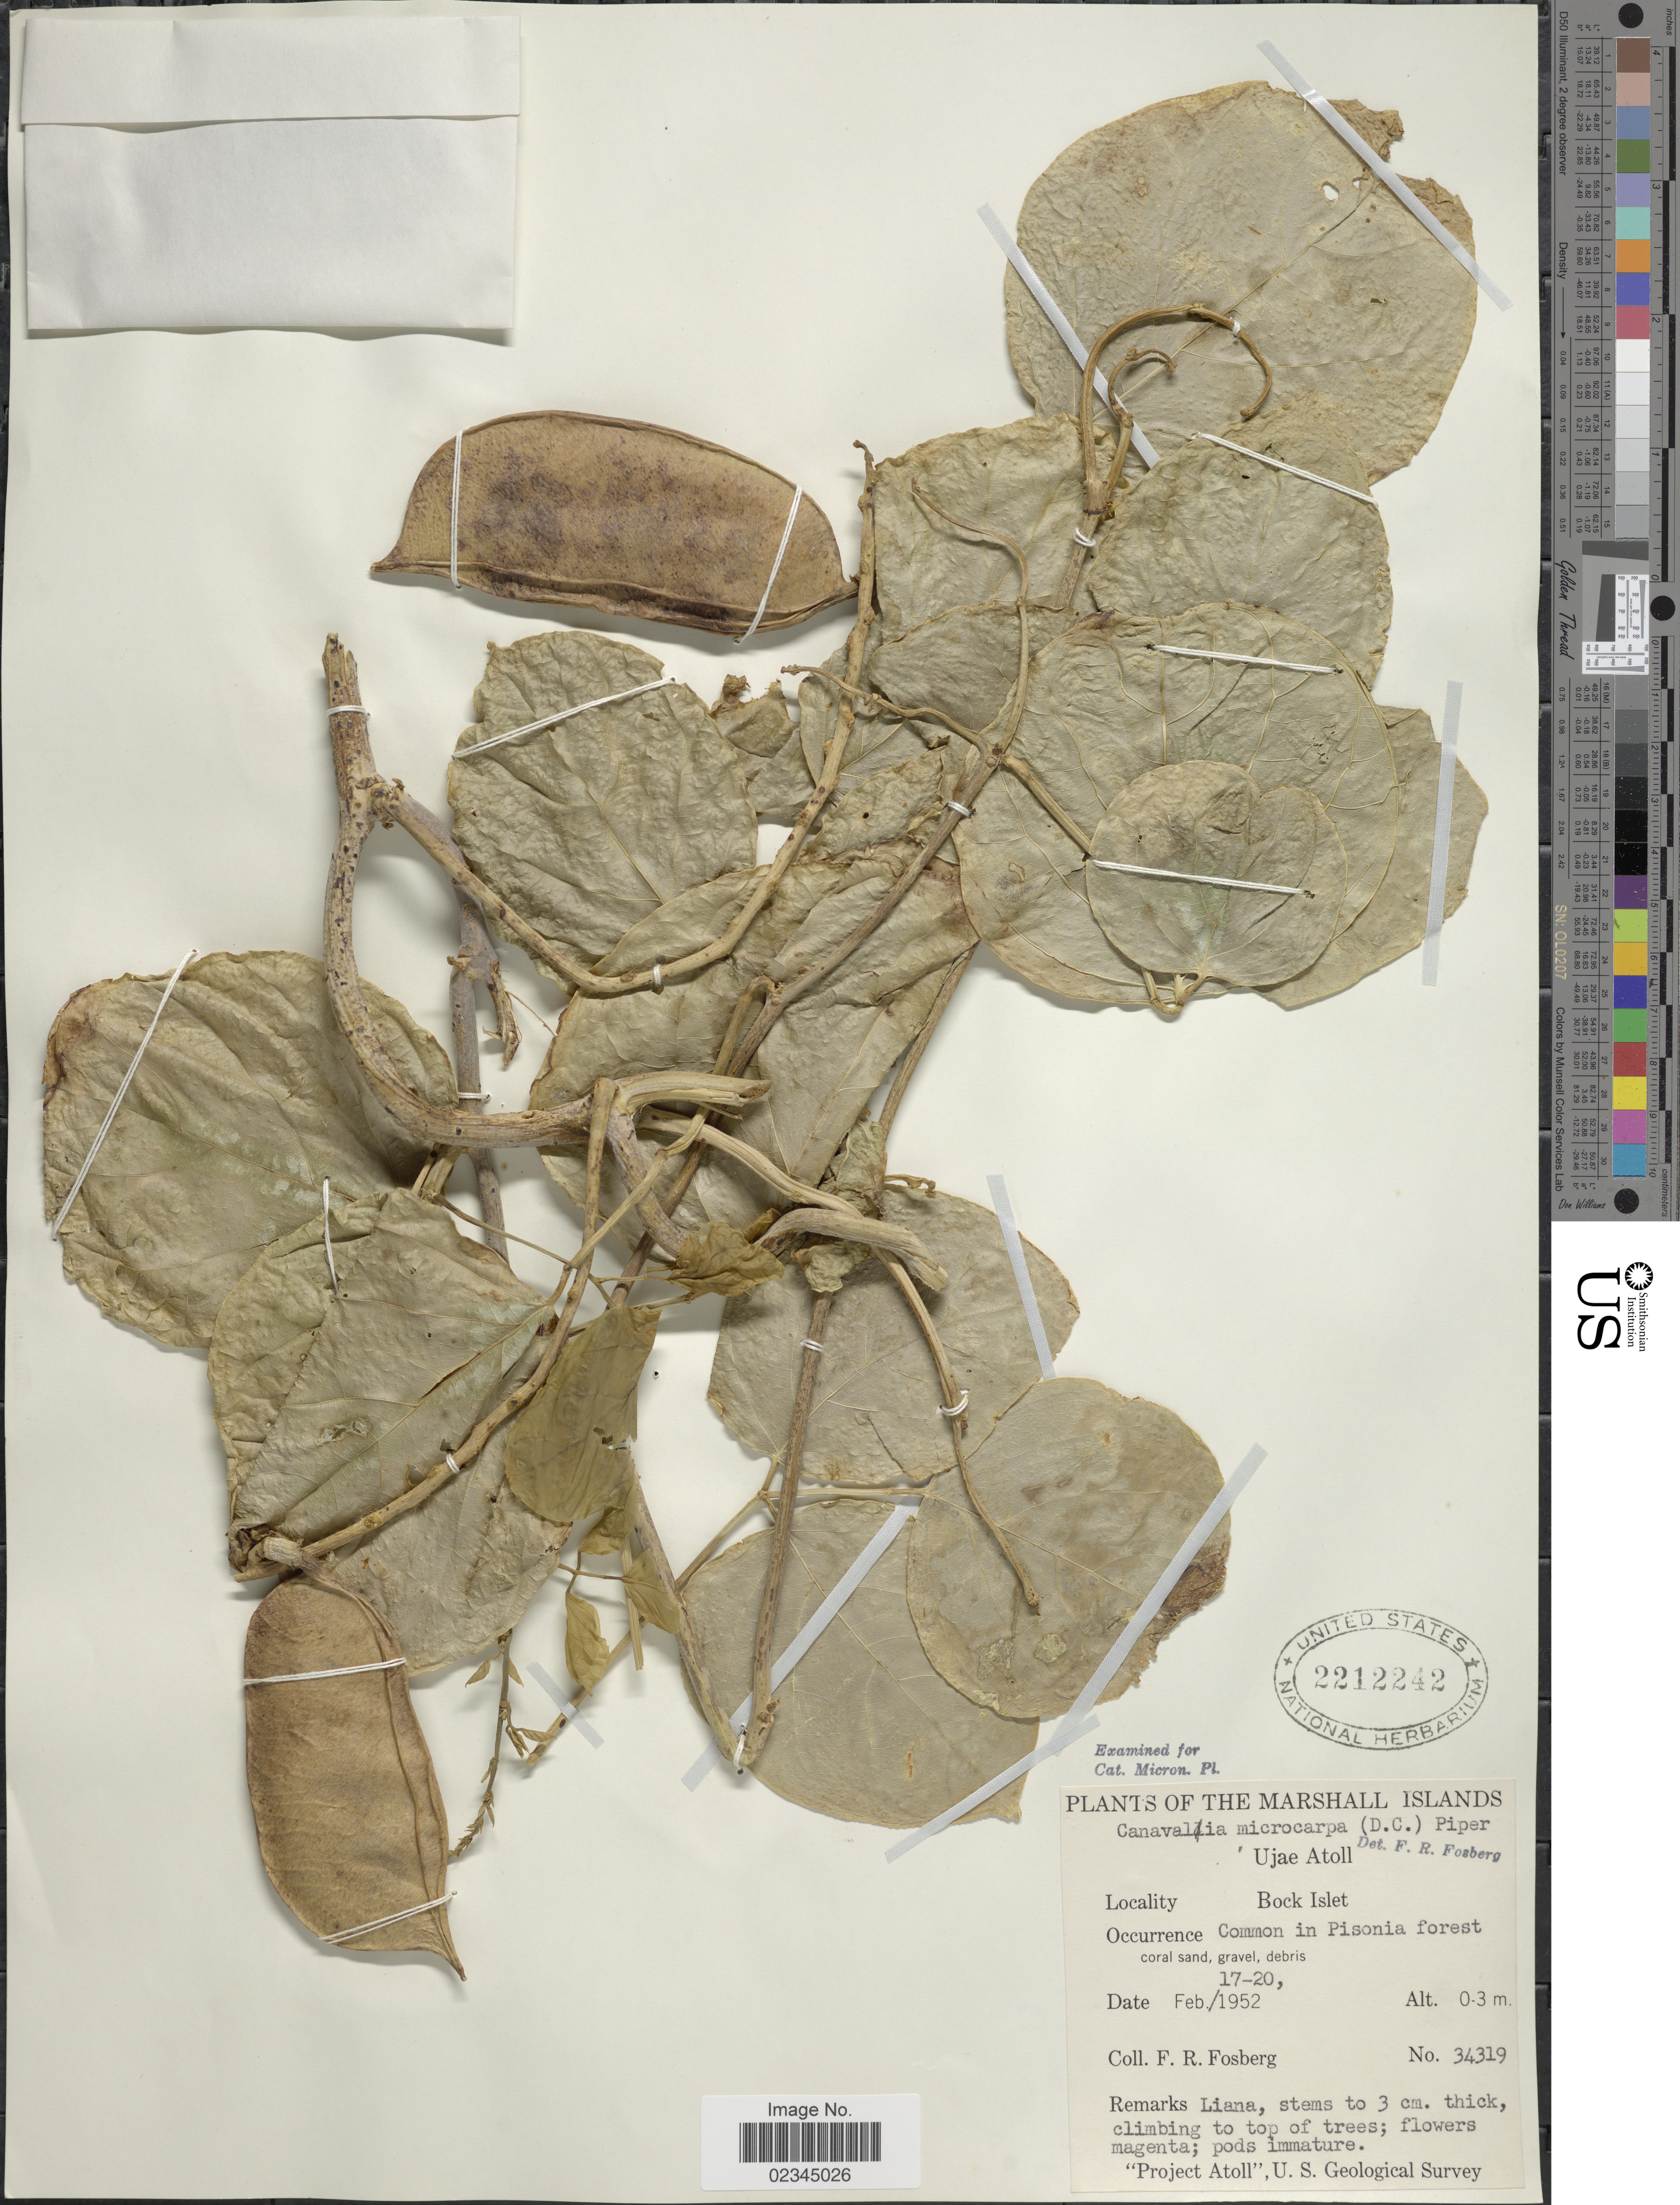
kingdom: Plantae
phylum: Tracheophyta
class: Magnoliopsida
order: Fabales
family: Fabaceae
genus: Canavalia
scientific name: Canavalia cathartica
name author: Thouars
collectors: F. R. Fosberg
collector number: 34319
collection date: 1952-02-17/1952-02-20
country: Marshall Islands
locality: Ujae Atoll, Bock Islet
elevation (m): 0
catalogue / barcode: US 2212242